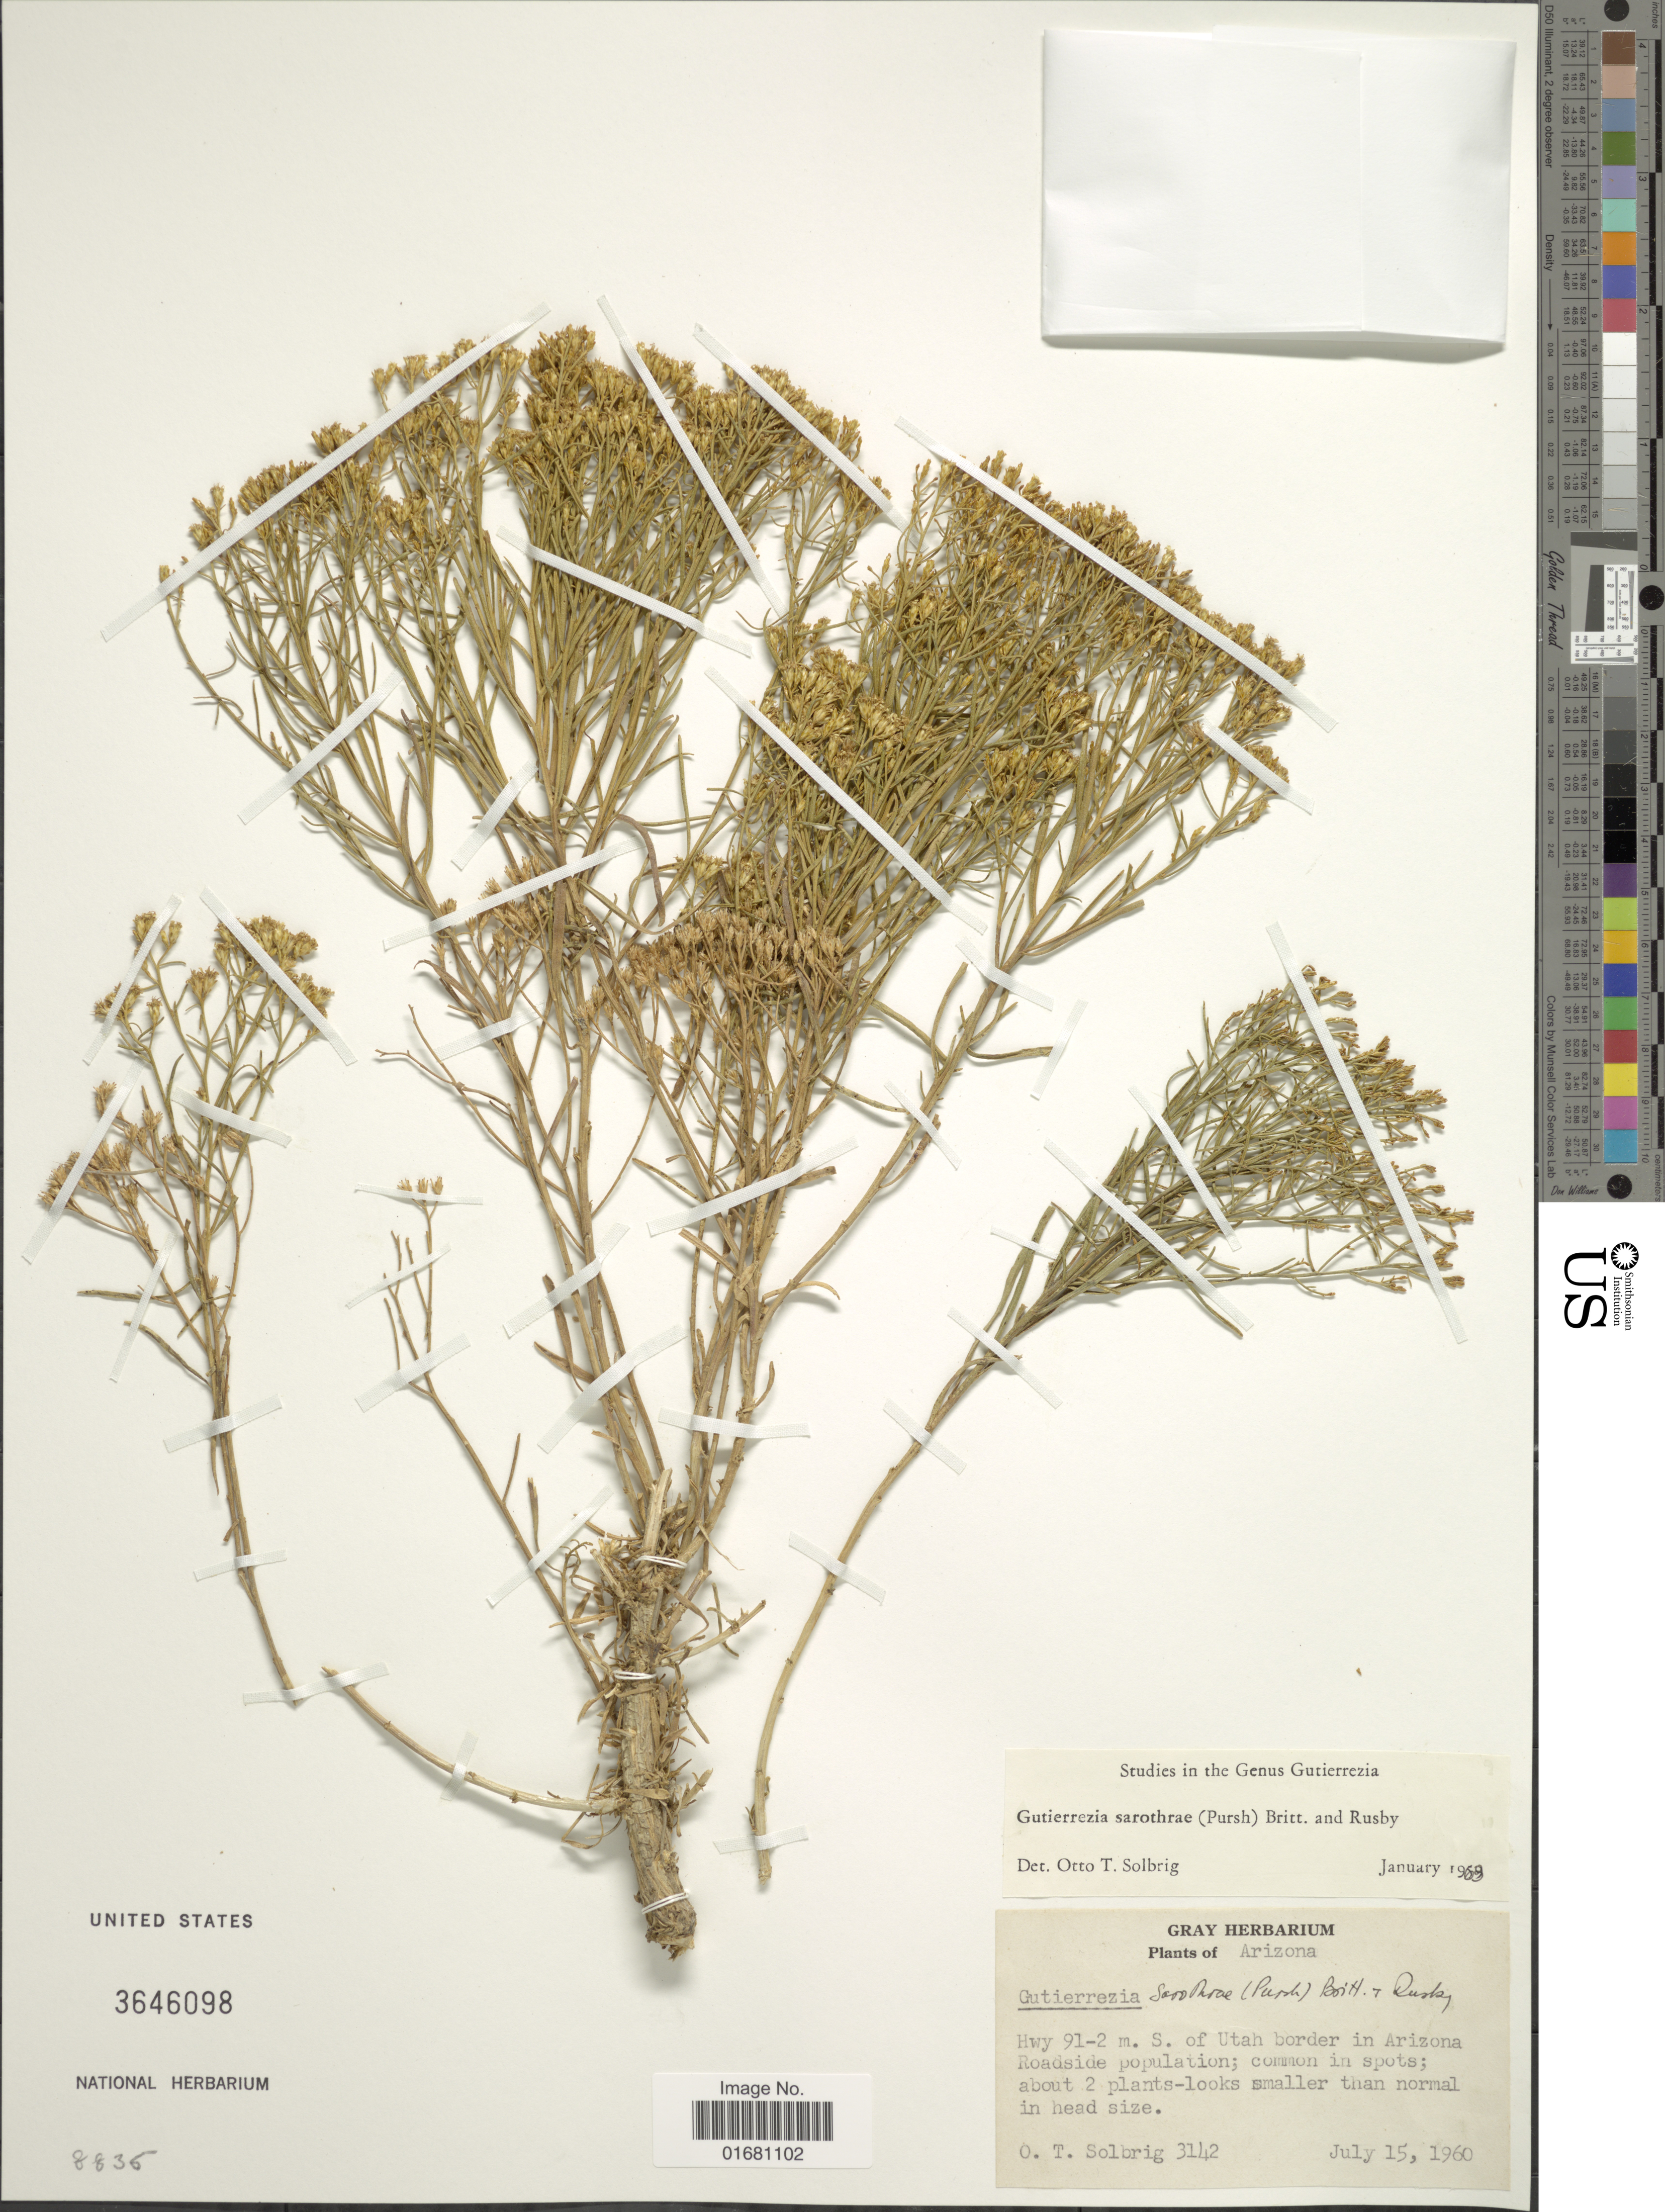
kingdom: Plantae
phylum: Tracheophyta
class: Magnoliopsida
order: Asterales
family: Asteraceae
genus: Gutierrezia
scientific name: Gutierrezia sarothrae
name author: (Pursh) Britton & Rusby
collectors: O. T. Solbrig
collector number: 3142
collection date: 1960-07-15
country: United States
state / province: Arizona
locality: Hwy 91-2 m. S. of Utah border in Arizona Roadside population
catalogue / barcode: US 3646098